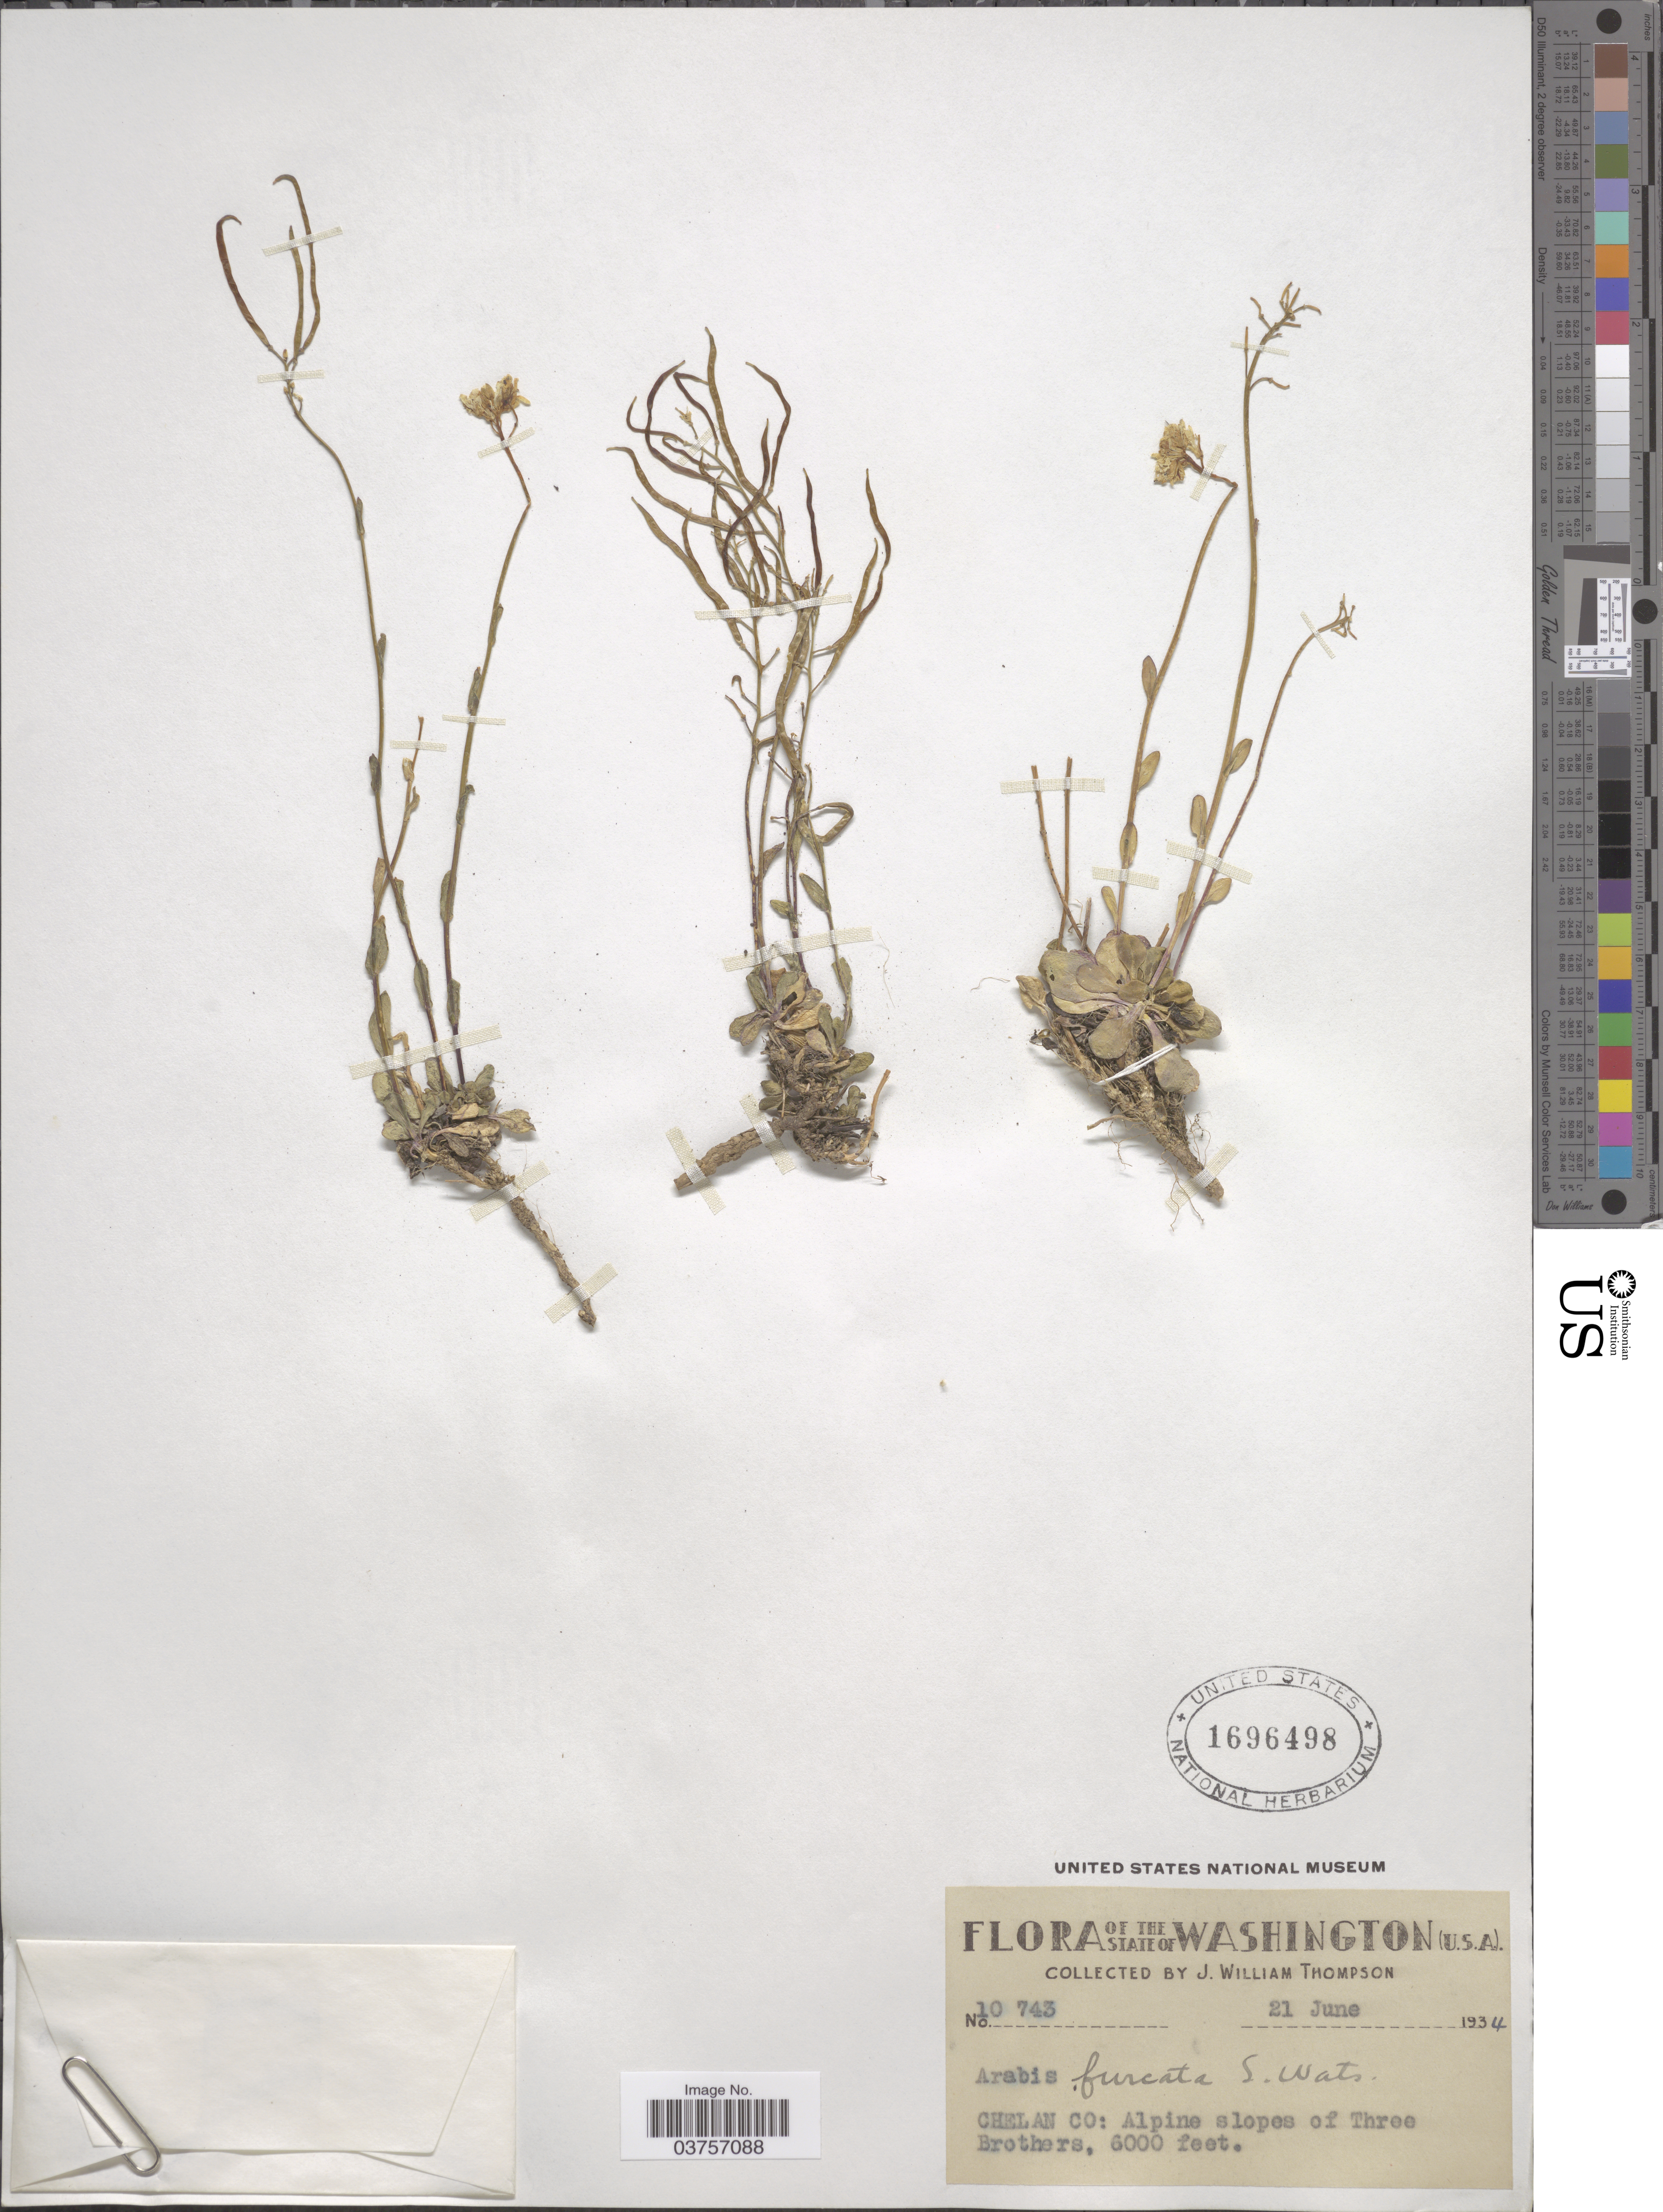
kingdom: Plantae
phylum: Tracheophyta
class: Magnoliopsida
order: Brassicales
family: Brassicaceae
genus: Arabis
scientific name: Arabis furcata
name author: S. Watson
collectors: J. W. Thompson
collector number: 10743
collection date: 1934-06-21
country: United States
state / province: Washington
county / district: Chelan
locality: Chelan Co: Alpine slopes of Three Brothers.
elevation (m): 1829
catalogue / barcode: US 1696498